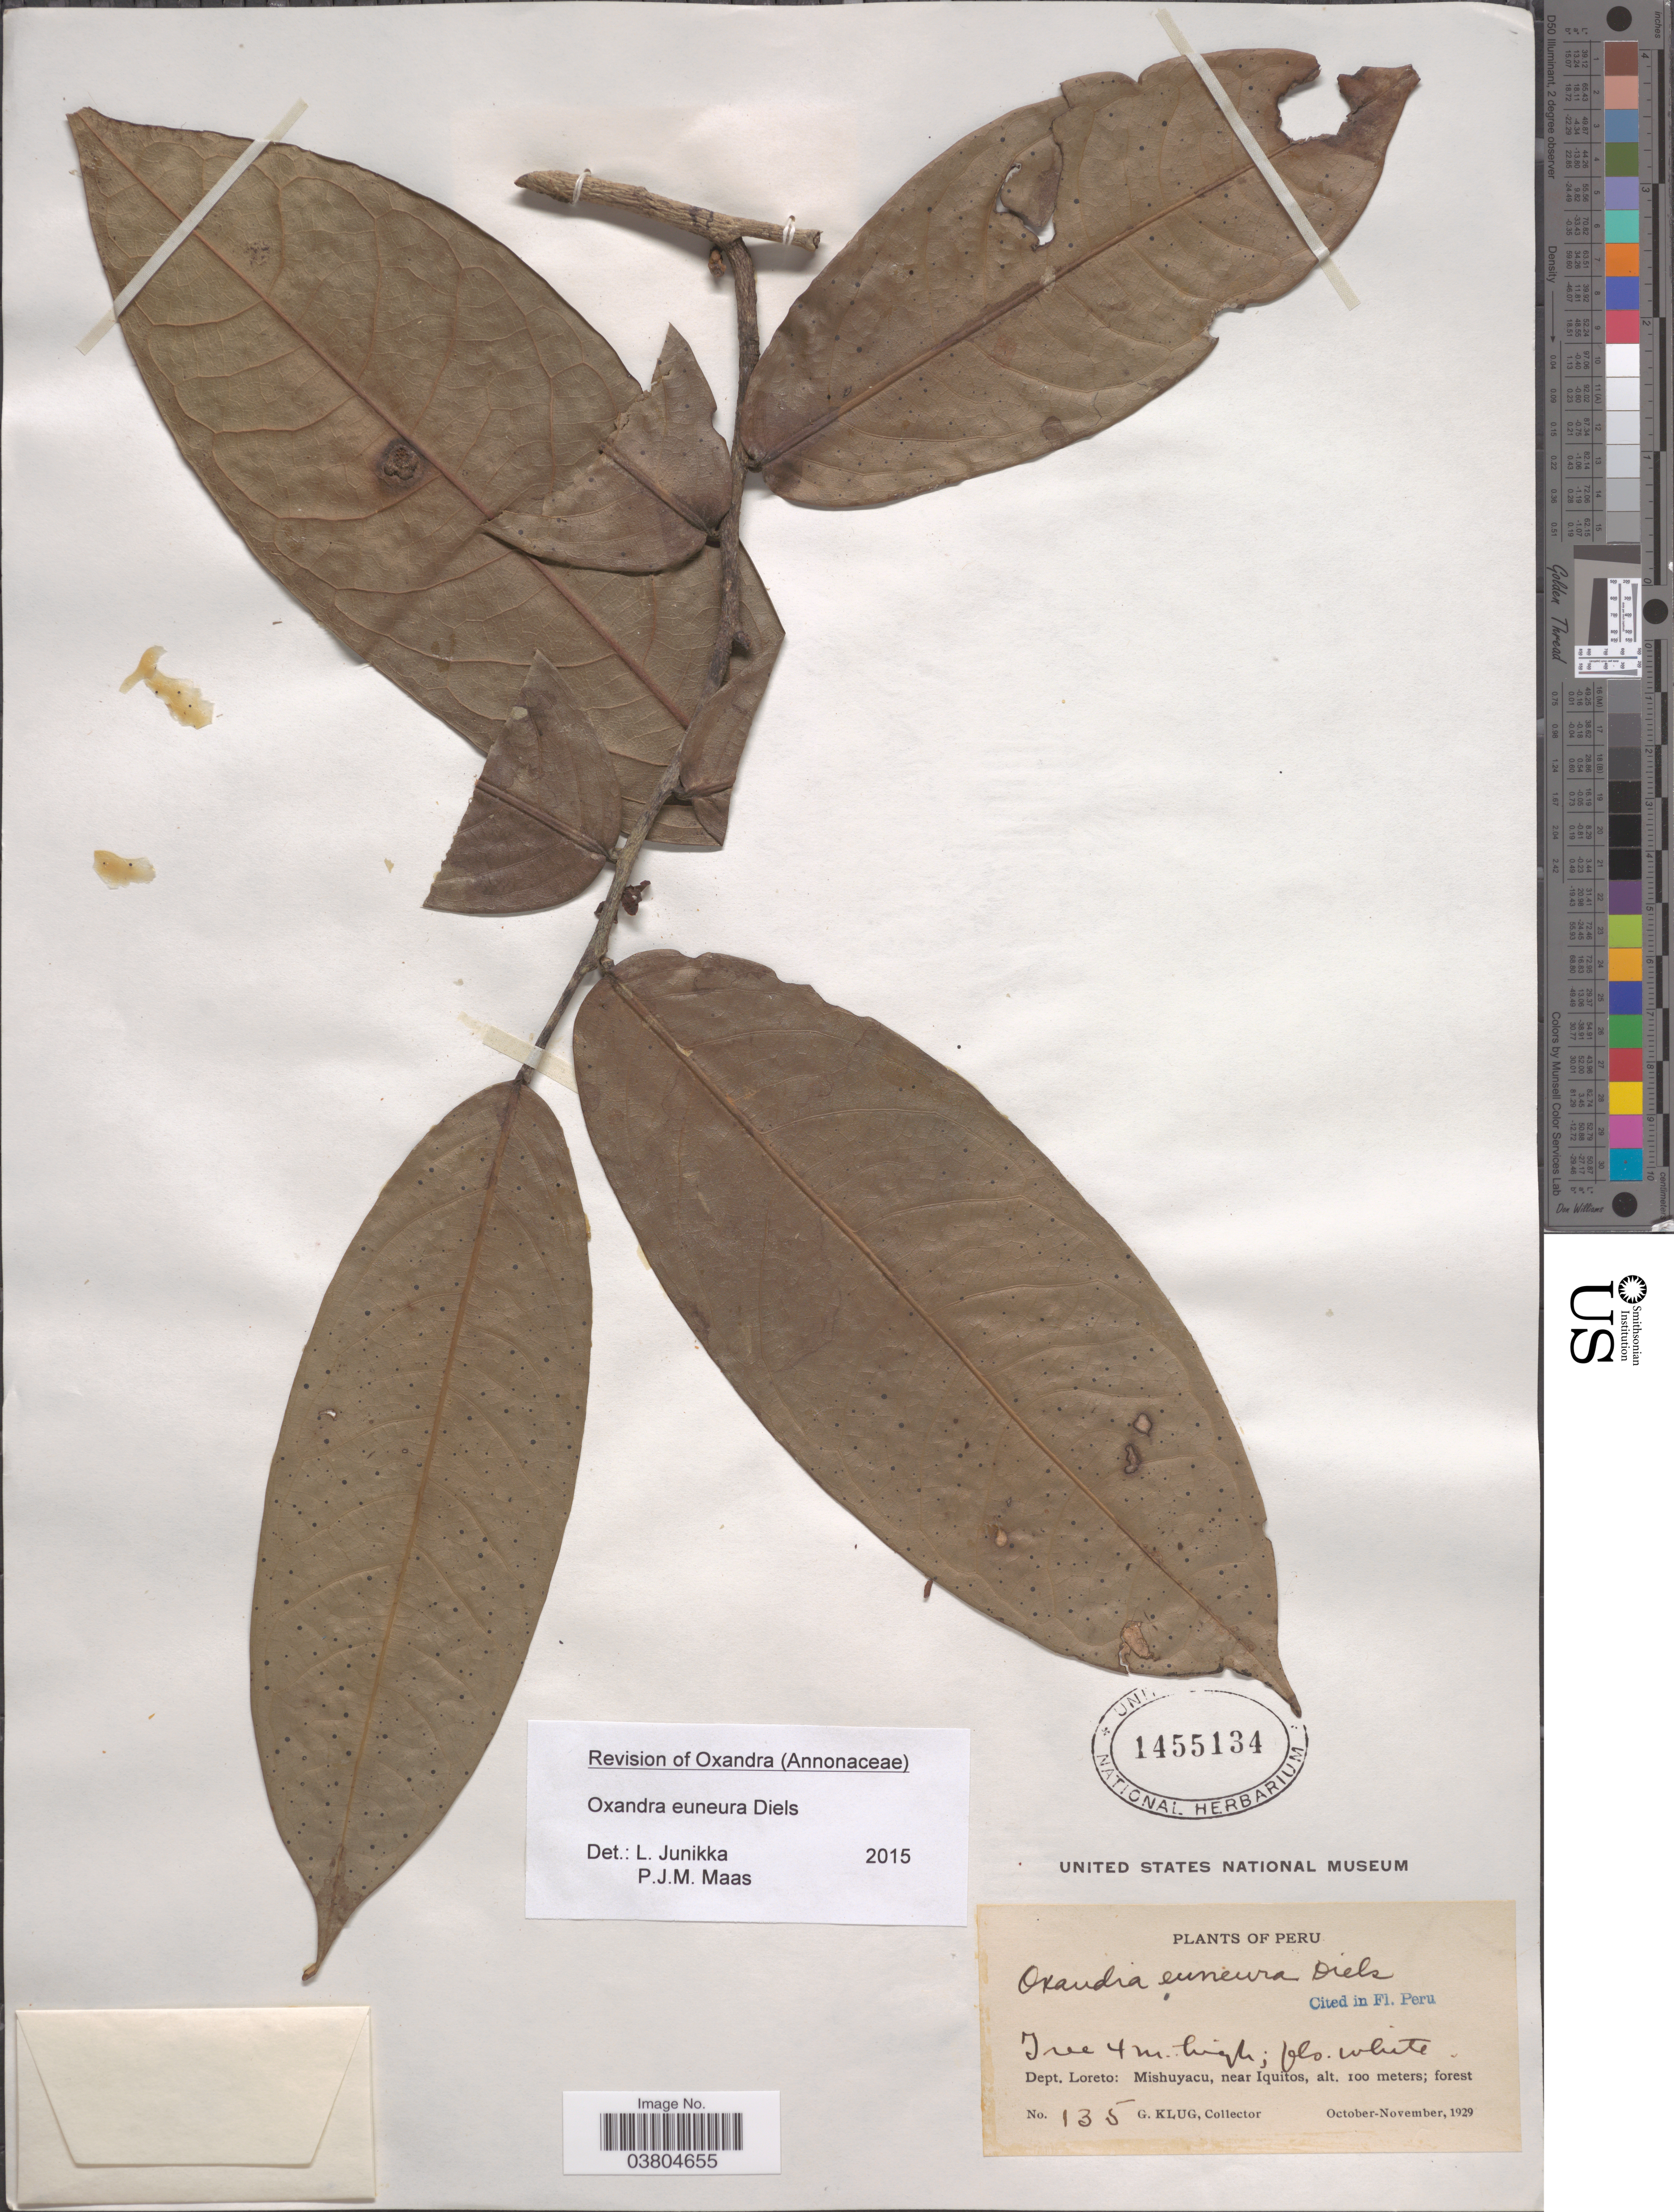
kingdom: Plantae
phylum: Tracheophyta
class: Magnoliopsida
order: Magnoliales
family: Annonaceae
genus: Oxandra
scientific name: Oxandra euneura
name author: Diels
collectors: G. Klug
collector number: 135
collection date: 1929-10/1929-11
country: Peru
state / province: Loreto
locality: Dept. Loreto: Mishuyacu, near Iquitos.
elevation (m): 100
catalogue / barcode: US 1455134